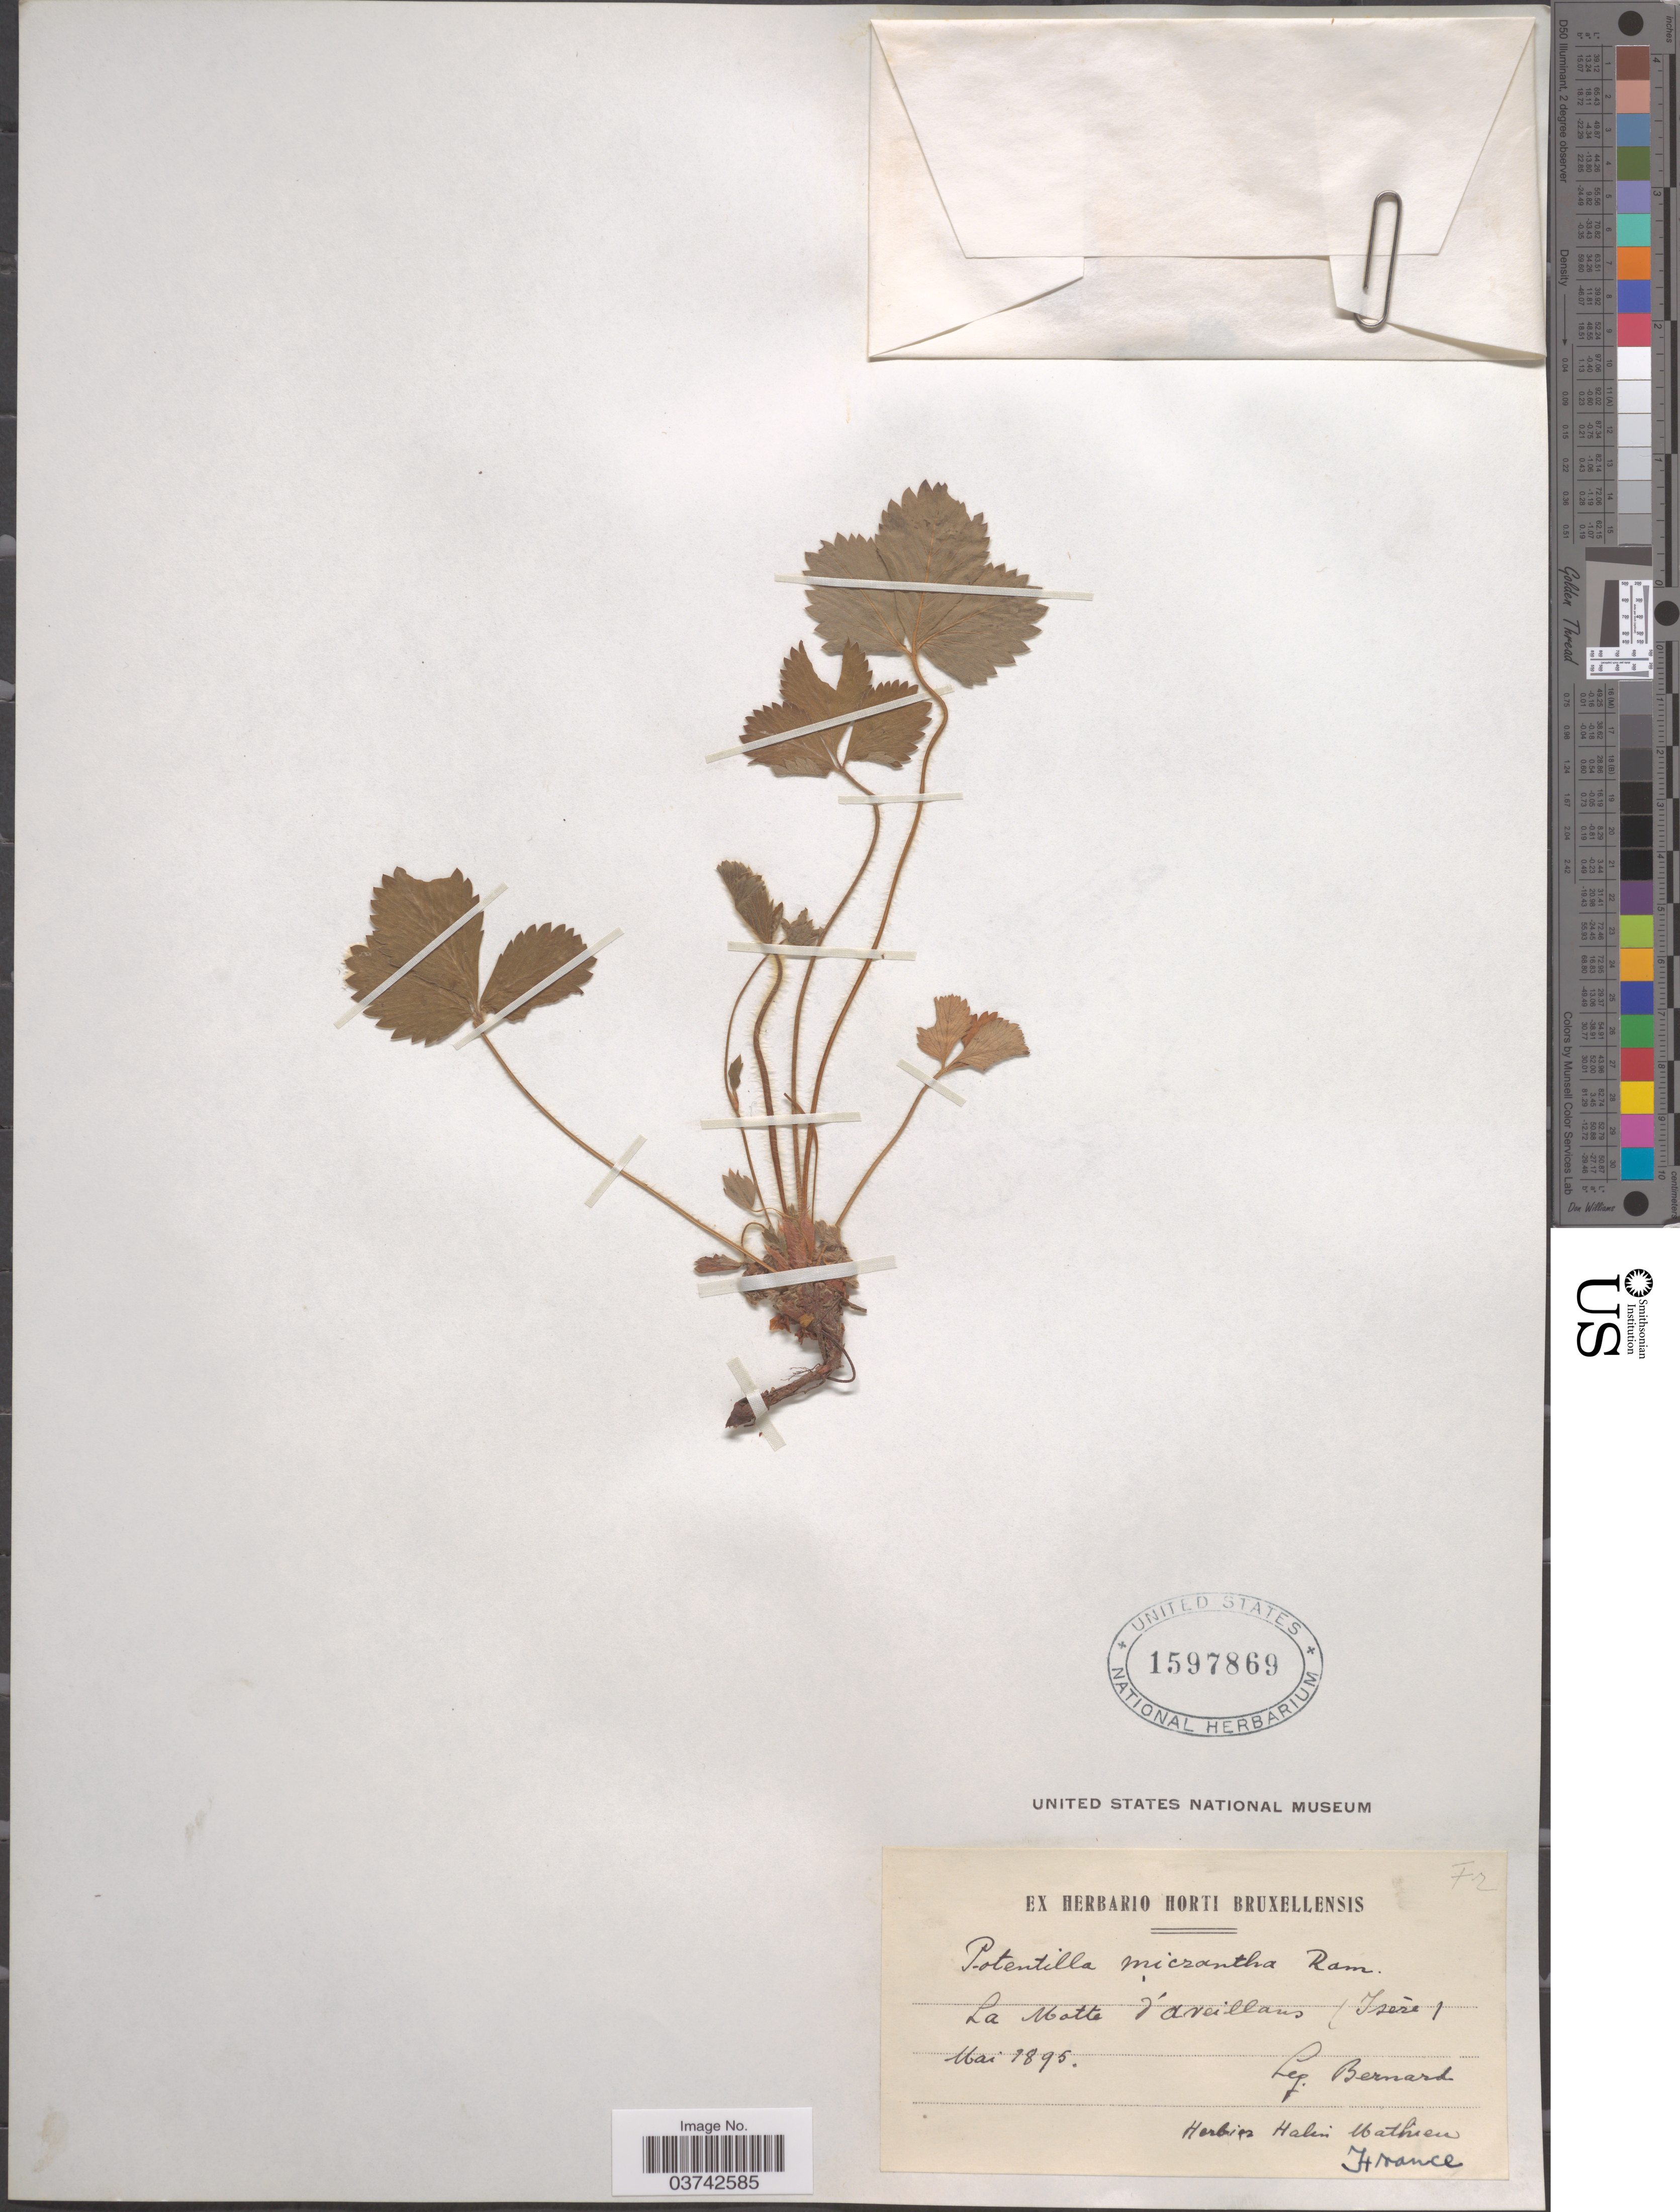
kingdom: Plantae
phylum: Tracheophyta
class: Magnoliopsida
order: Rosales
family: Rosaceae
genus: Potentilla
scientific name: Potentilla micrantha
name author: Ramond ex DC.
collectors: -. Bernard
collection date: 1895-05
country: France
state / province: Auvergne-Rhône-Alpes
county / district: Isère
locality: La Motte d'Aveillans (Isère).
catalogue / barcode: US 1597869